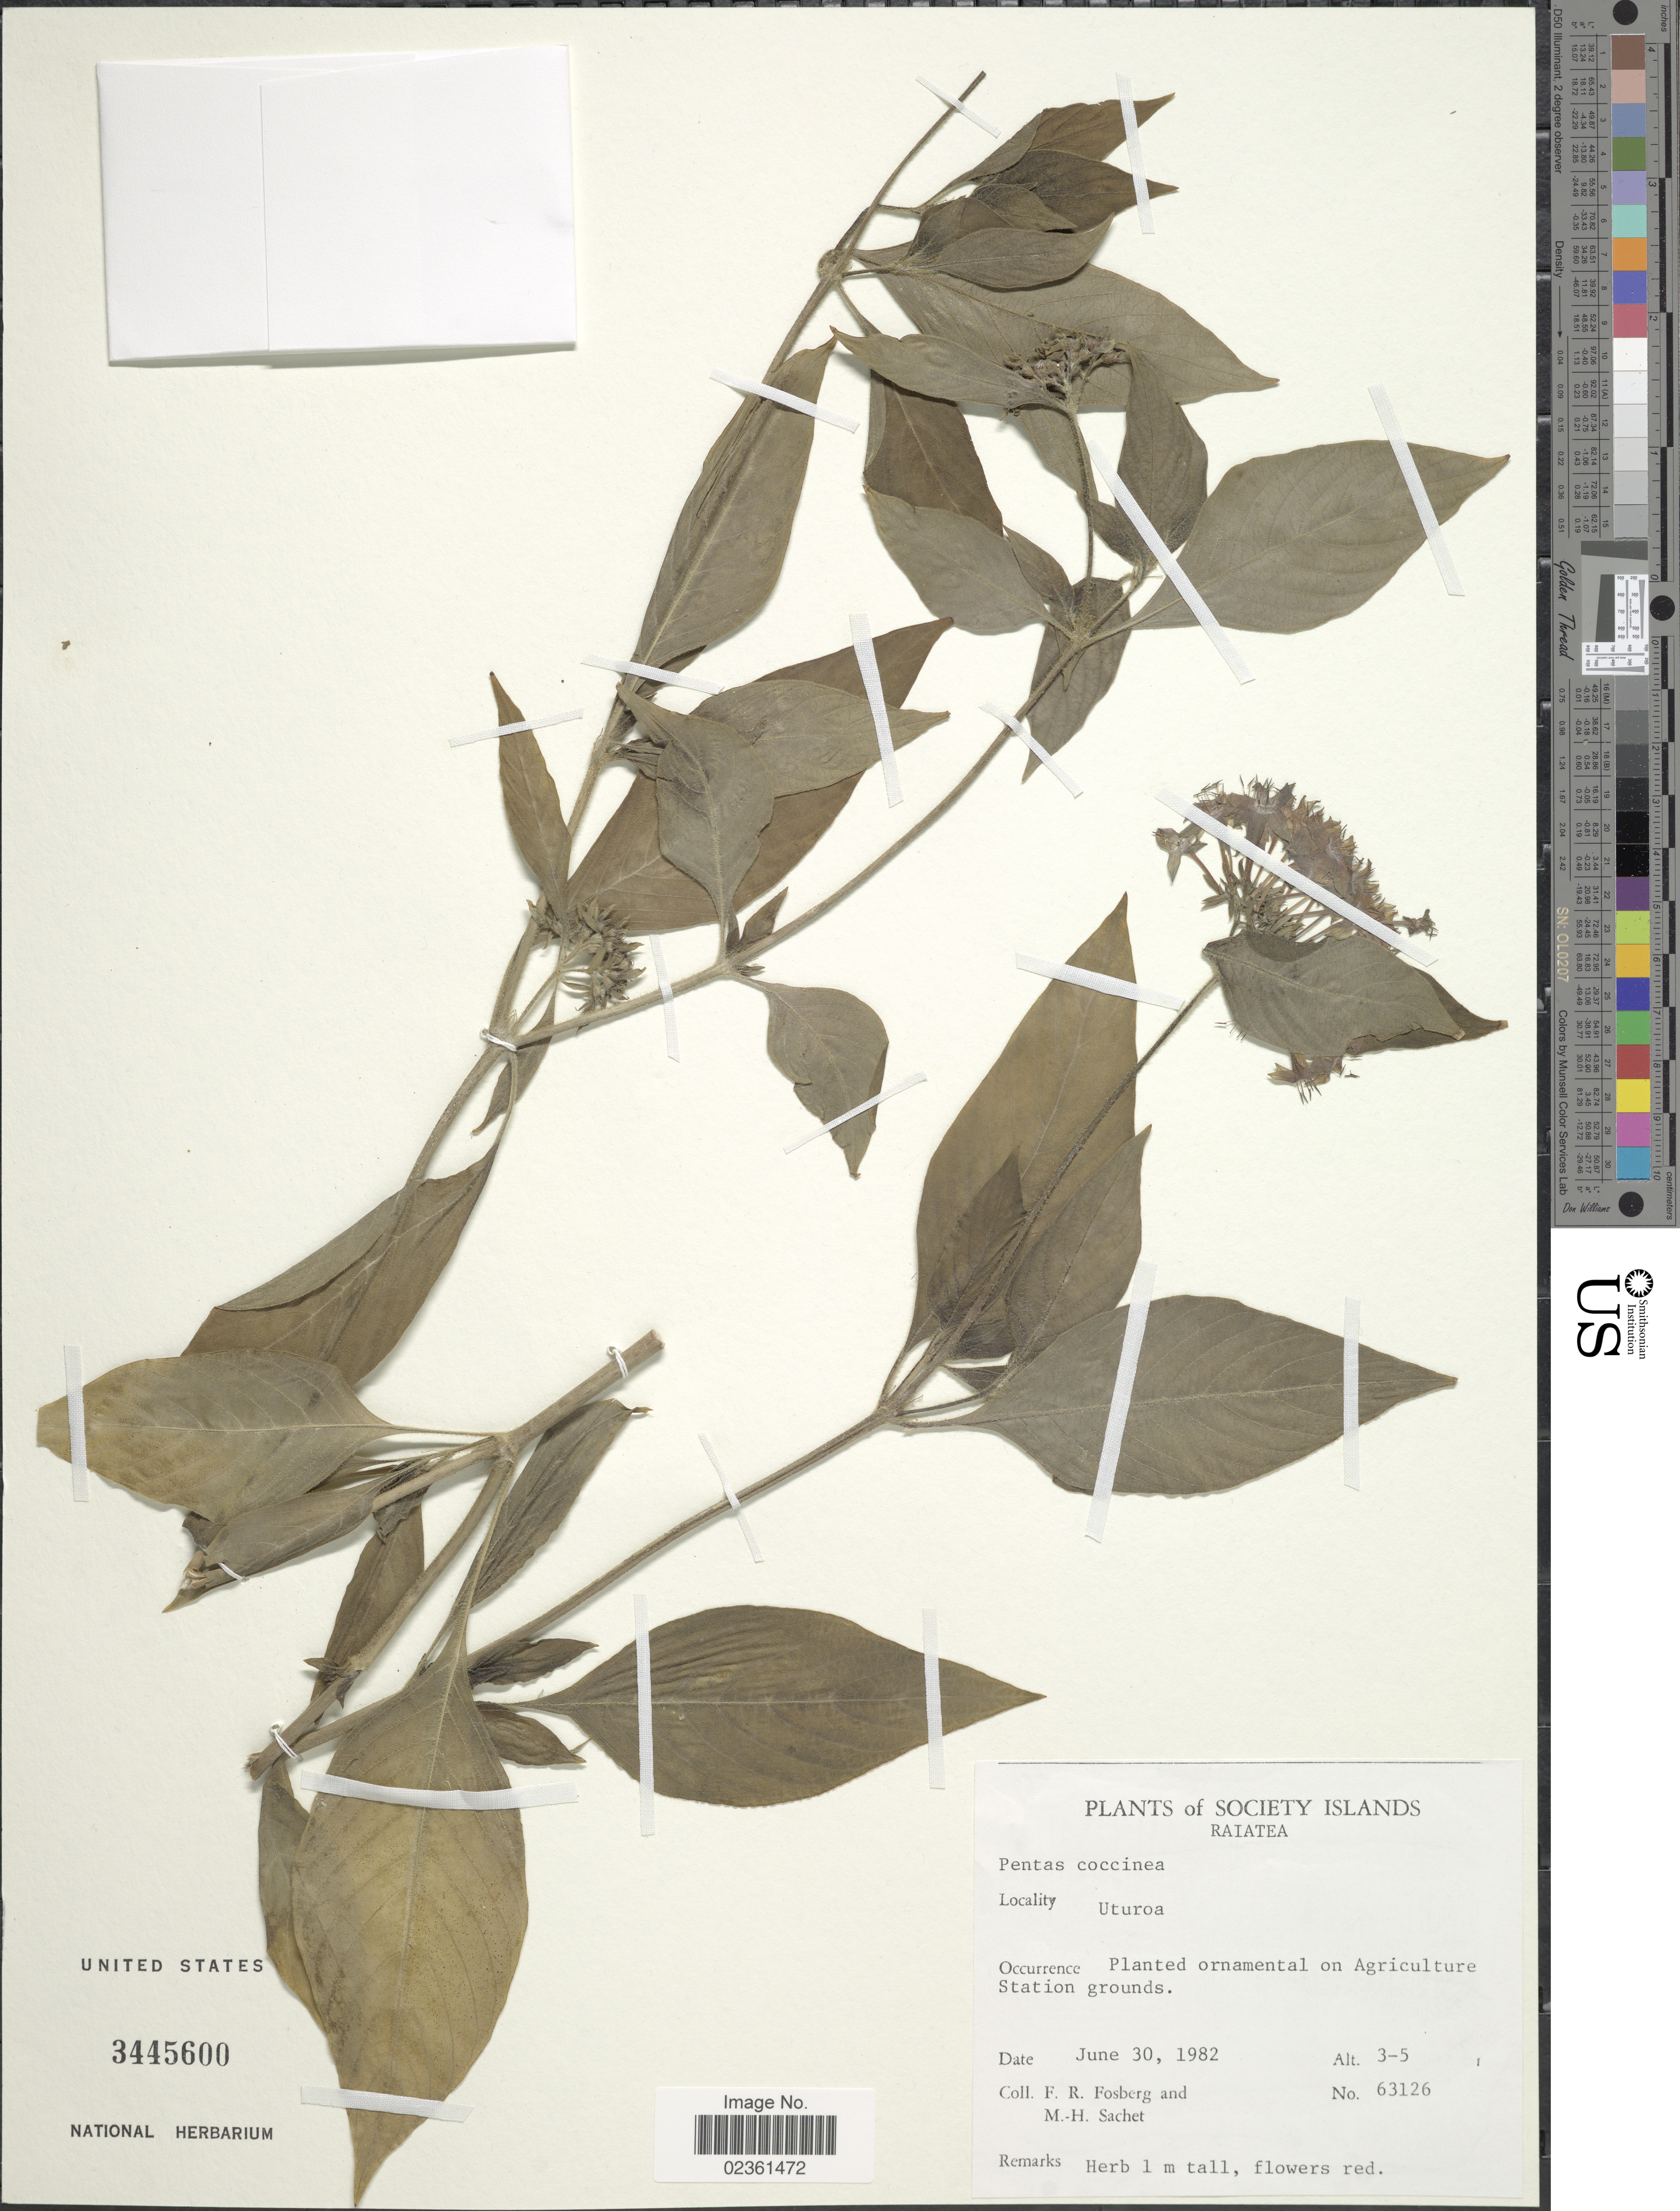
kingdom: Plantae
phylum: Tracheophyta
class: Magnoliopsida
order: Gentianales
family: Rubiaceae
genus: Pentas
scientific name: Pentas lanceolata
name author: (Forssk.) Deflers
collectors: F. R. Fosberg & M.-H. Sachet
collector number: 63126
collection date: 1982-06-30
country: French Polynesia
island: Raiatea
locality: Society Islands, Raiatea, Uturoa, on Agriculture Station grounds.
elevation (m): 3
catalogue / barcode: US 3445600